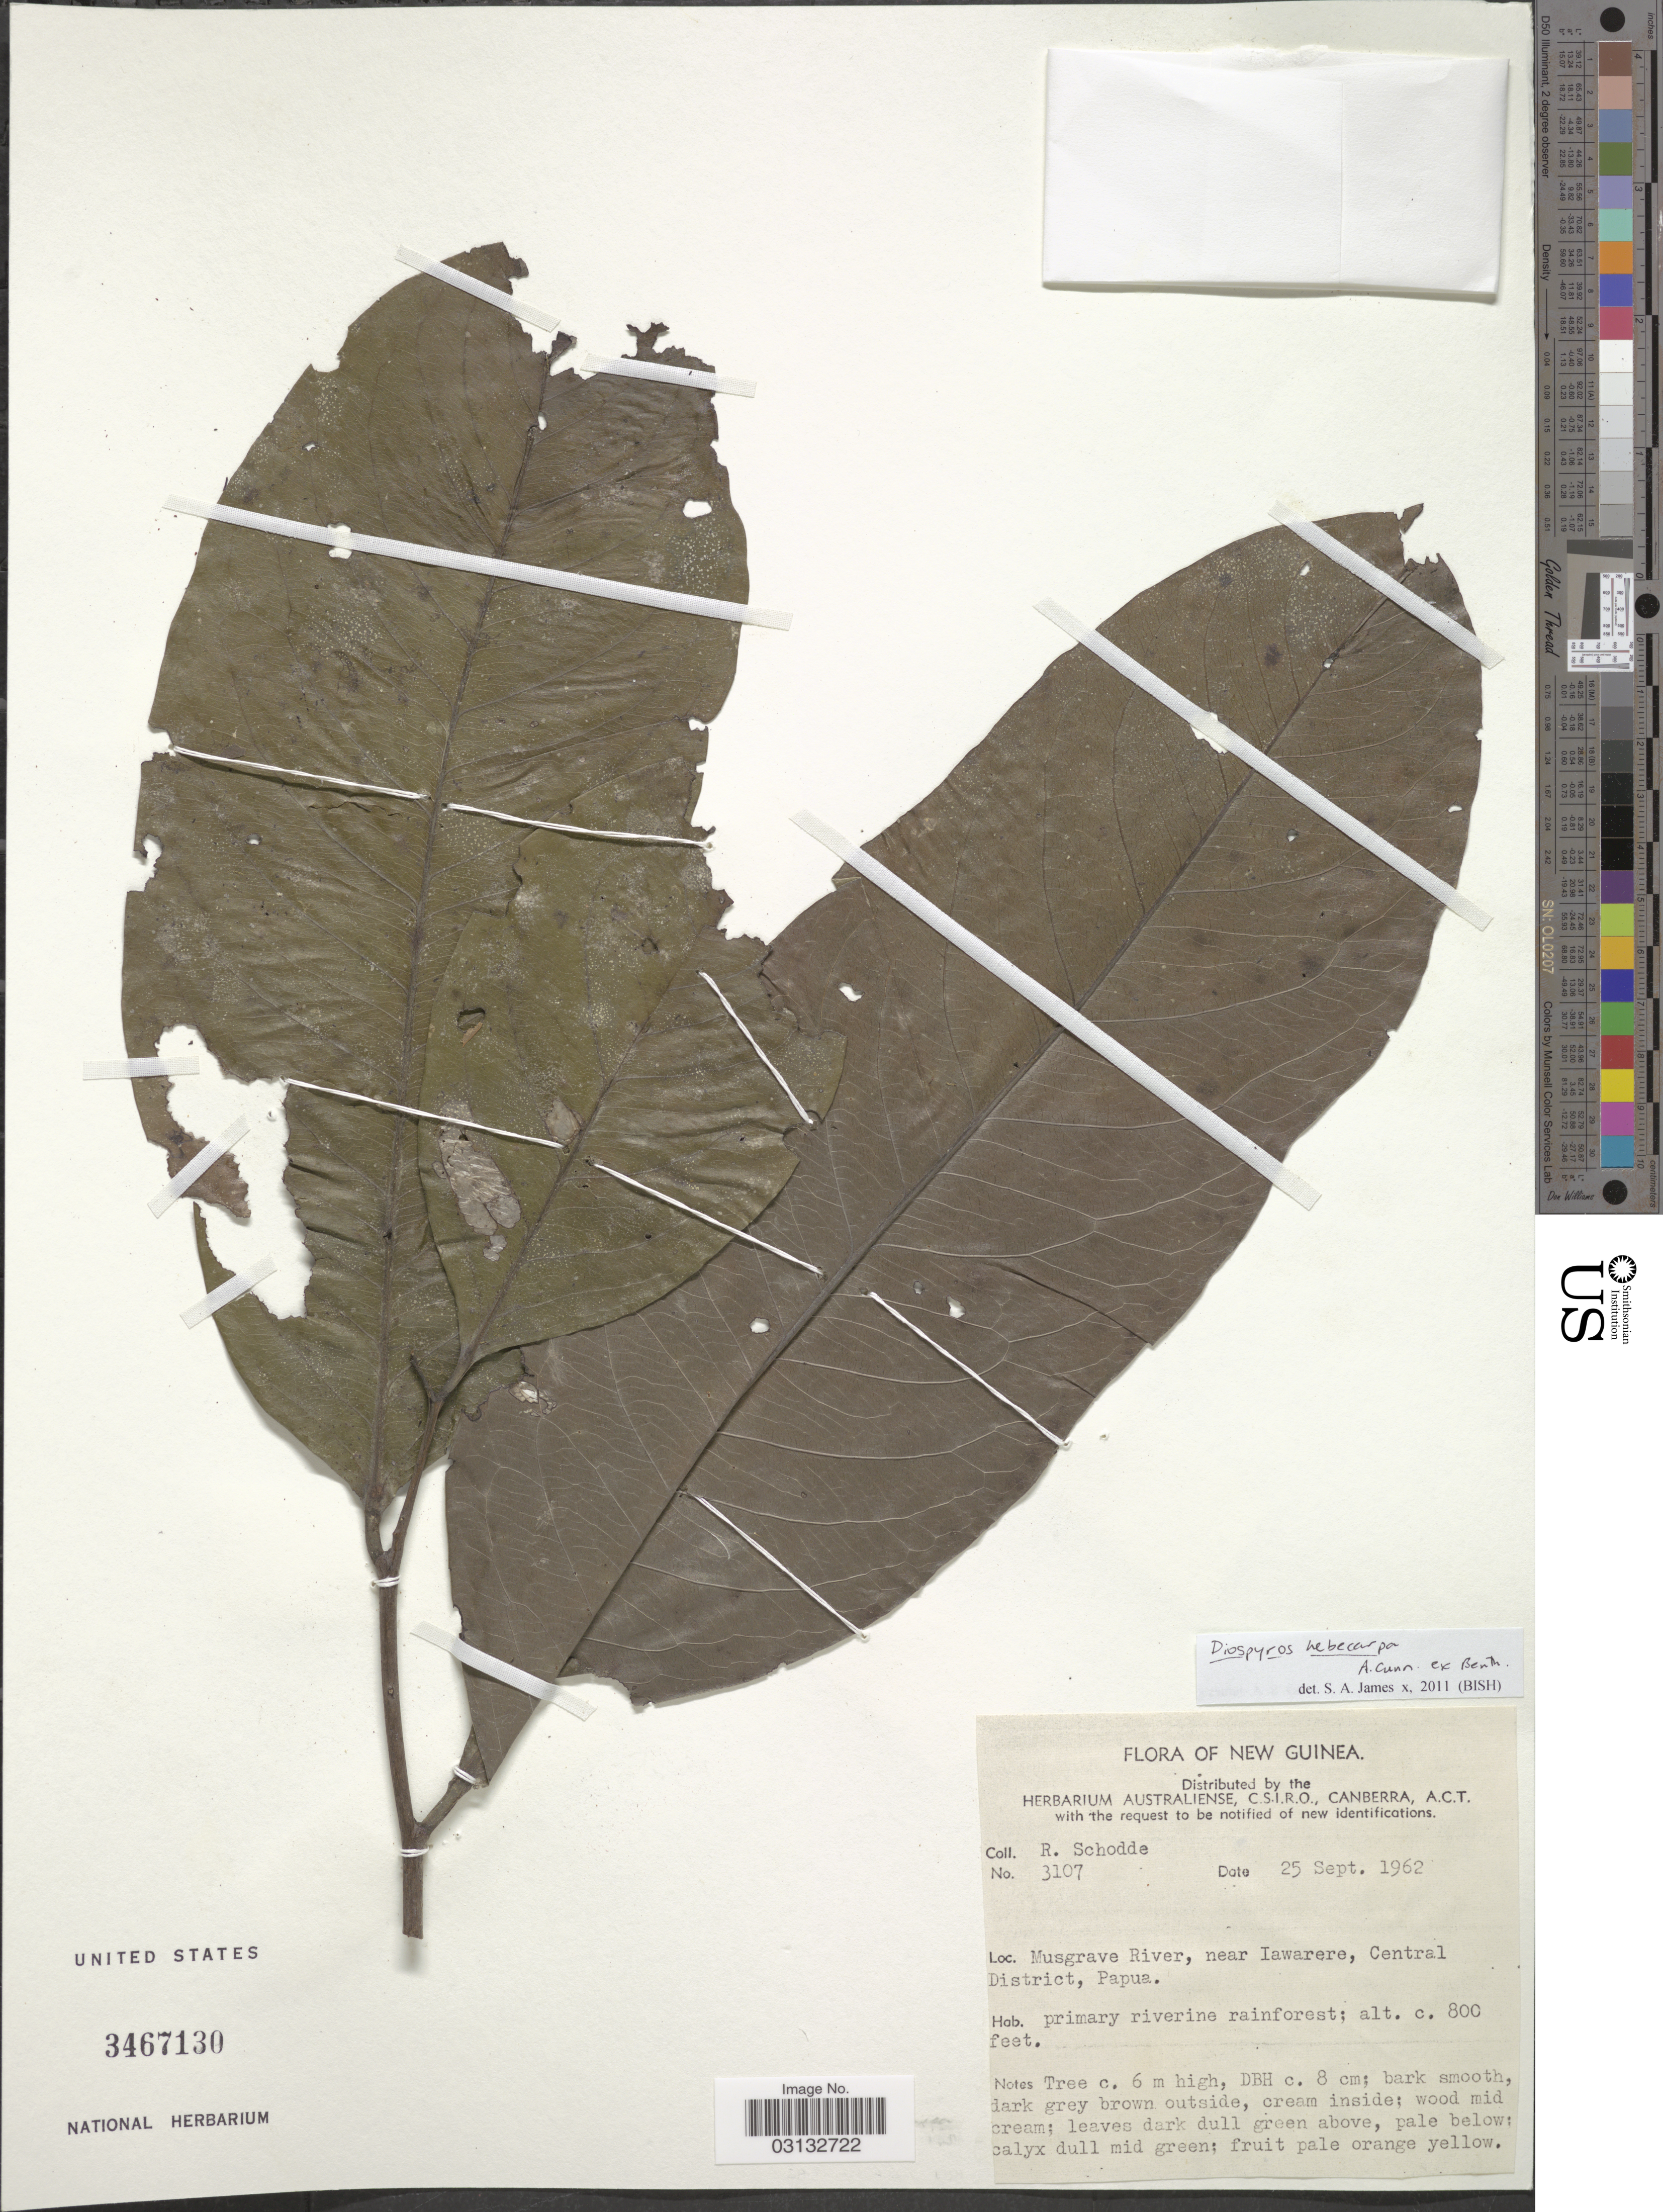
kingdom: Plantae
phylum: Tracheophyta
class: Magnoliopsida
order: Ericales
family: Ebenaceae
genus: Diospyros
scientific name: Diospyros hebecarpa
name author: Cunn. ex Benth.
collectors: R. Schodde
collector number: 3107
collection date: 1962-09-25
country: Papua New Guinea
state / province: Central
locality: New Guinea. Musgrave River, near Iawarere, Central District.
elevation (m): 244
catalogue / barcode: US 3467130